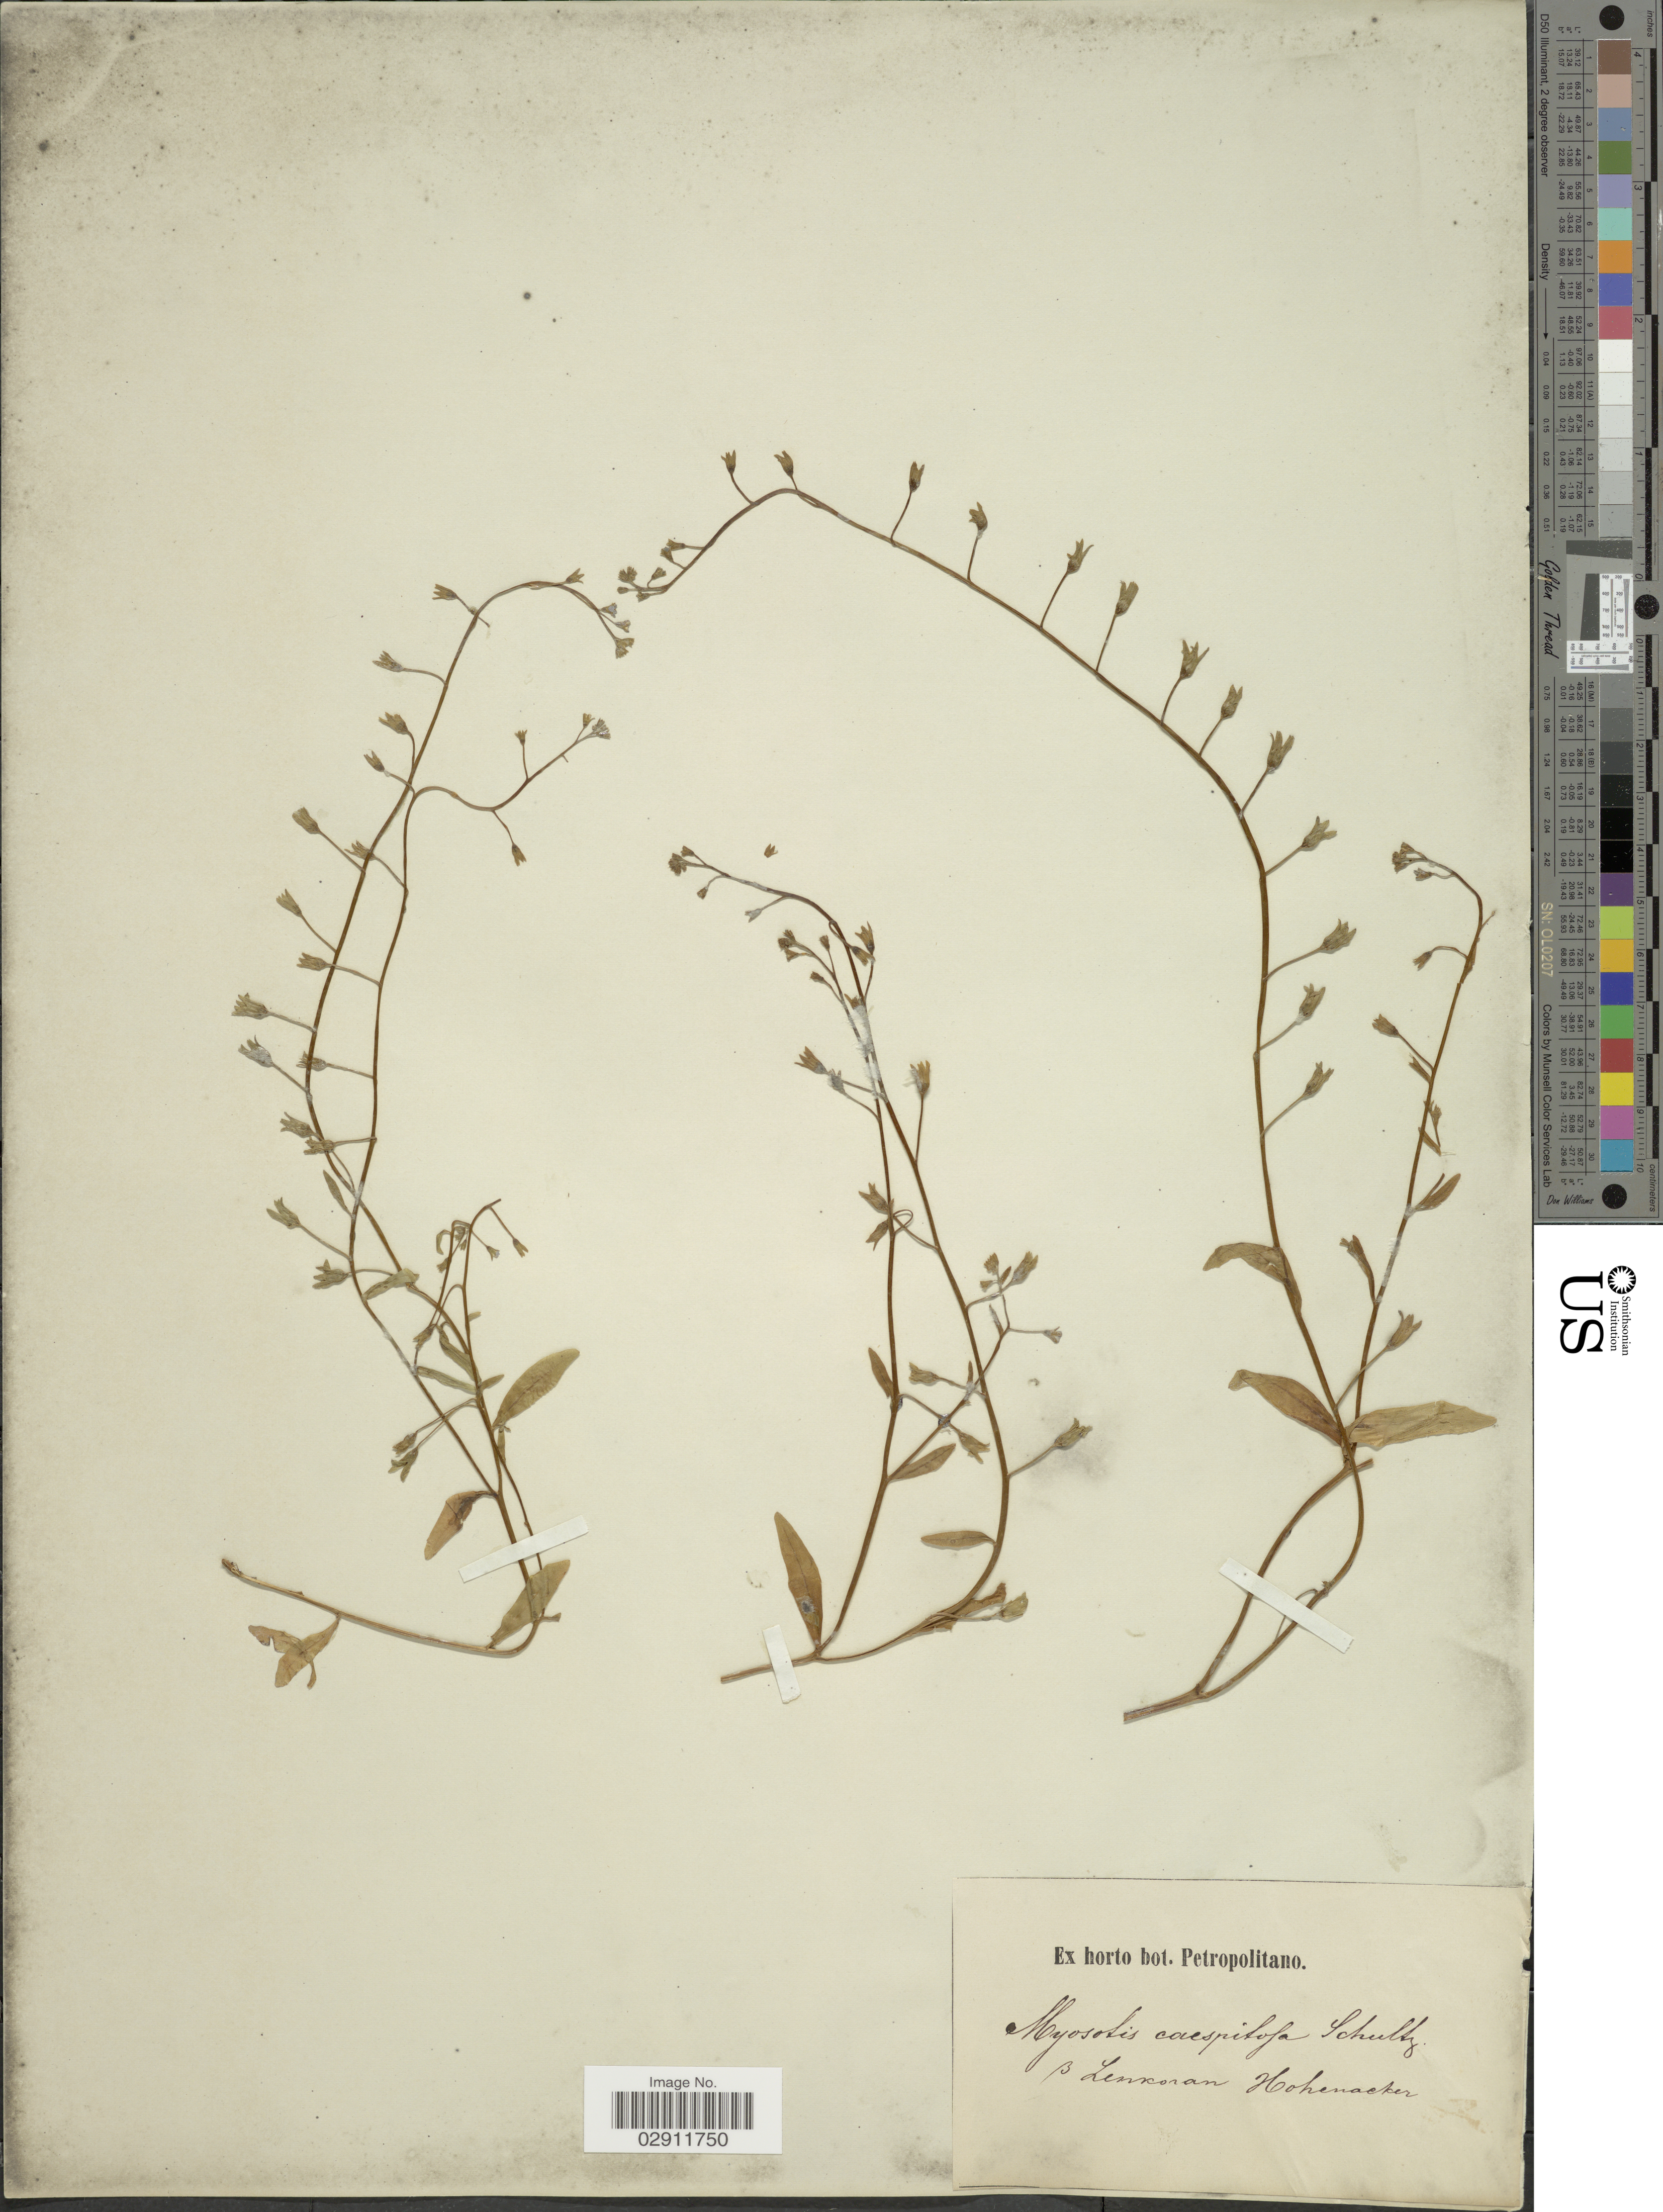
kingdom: Plantae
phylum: Tracheophyta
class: Magnoliopsida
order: Boraginales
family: Boraginaceae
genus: Myosotis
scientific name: Myosotis caespitosa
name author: Schultz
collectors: Hohenacker